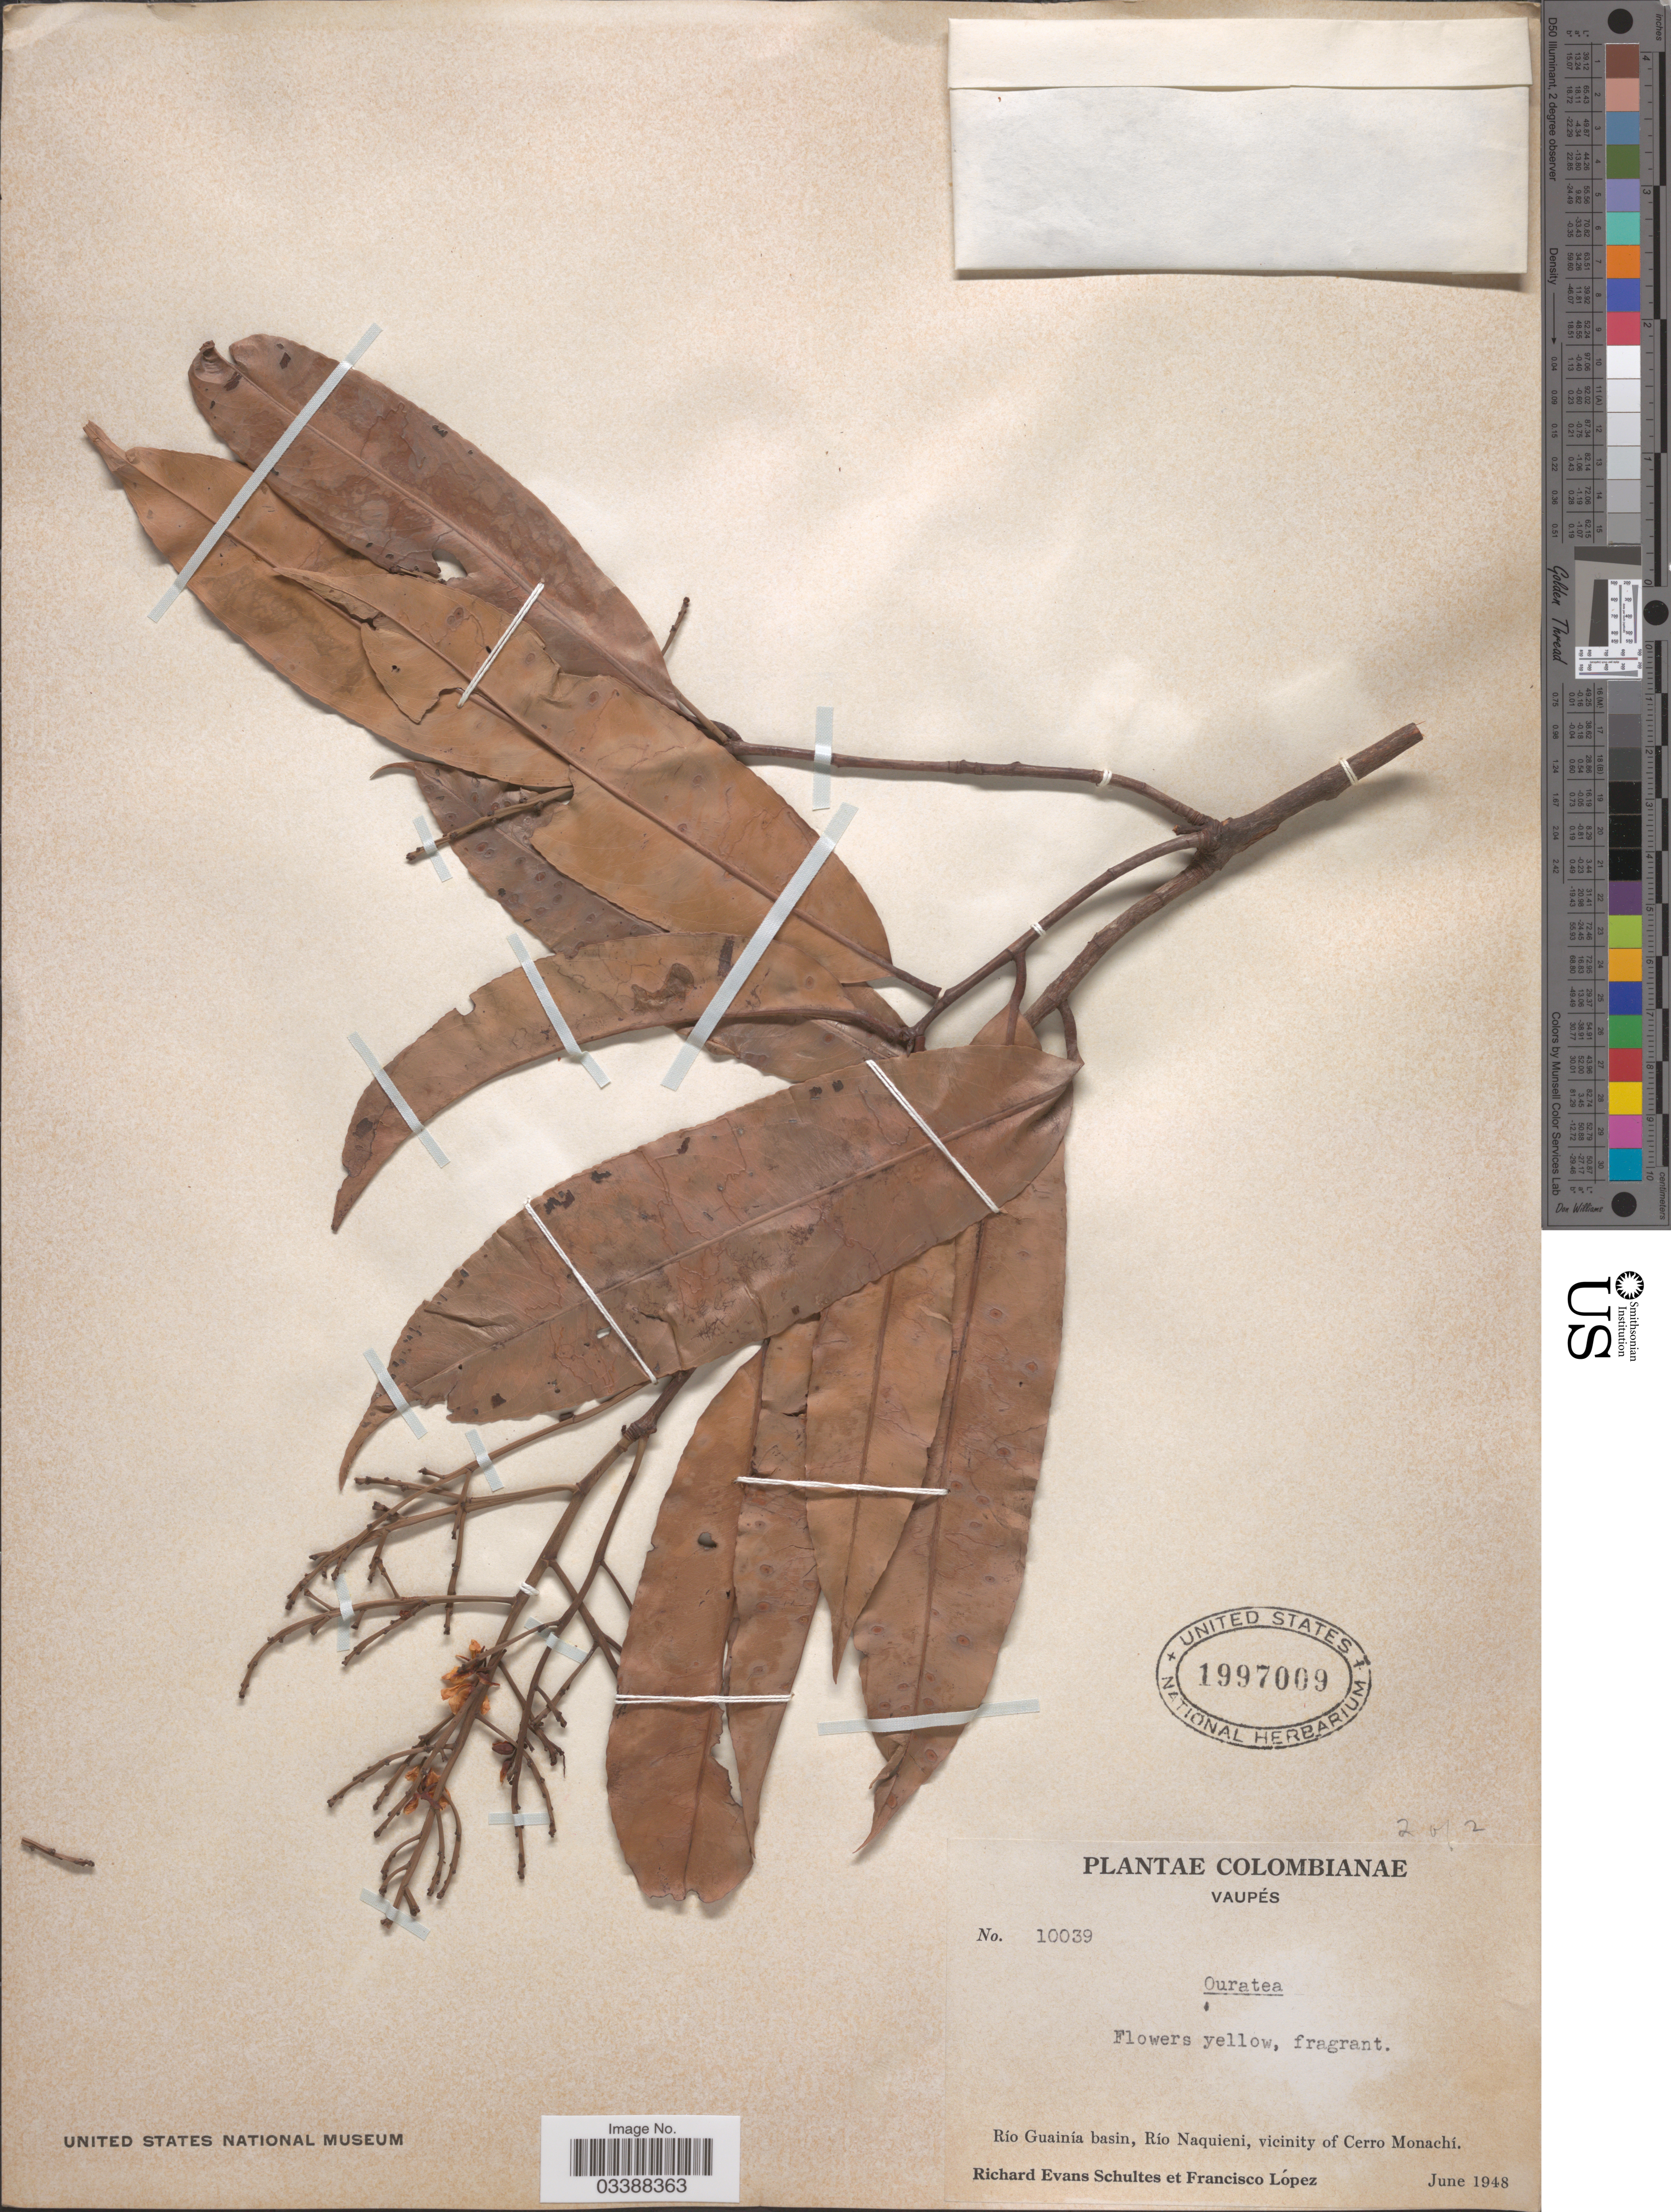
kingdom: Plantae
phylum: Tracheophyta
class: Magnoliopsida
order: Malpighiales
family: Ochnaceae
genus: Ouratea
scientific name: Ouratea sp.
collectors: R. E. Schultes & F. Lopéz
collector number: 10039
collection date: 1948-06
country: Colombia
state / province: Vaupés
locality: Río Guainía basin, Río Naquieni, vicinity of Cerro Monachí.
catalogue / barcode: US 1997009